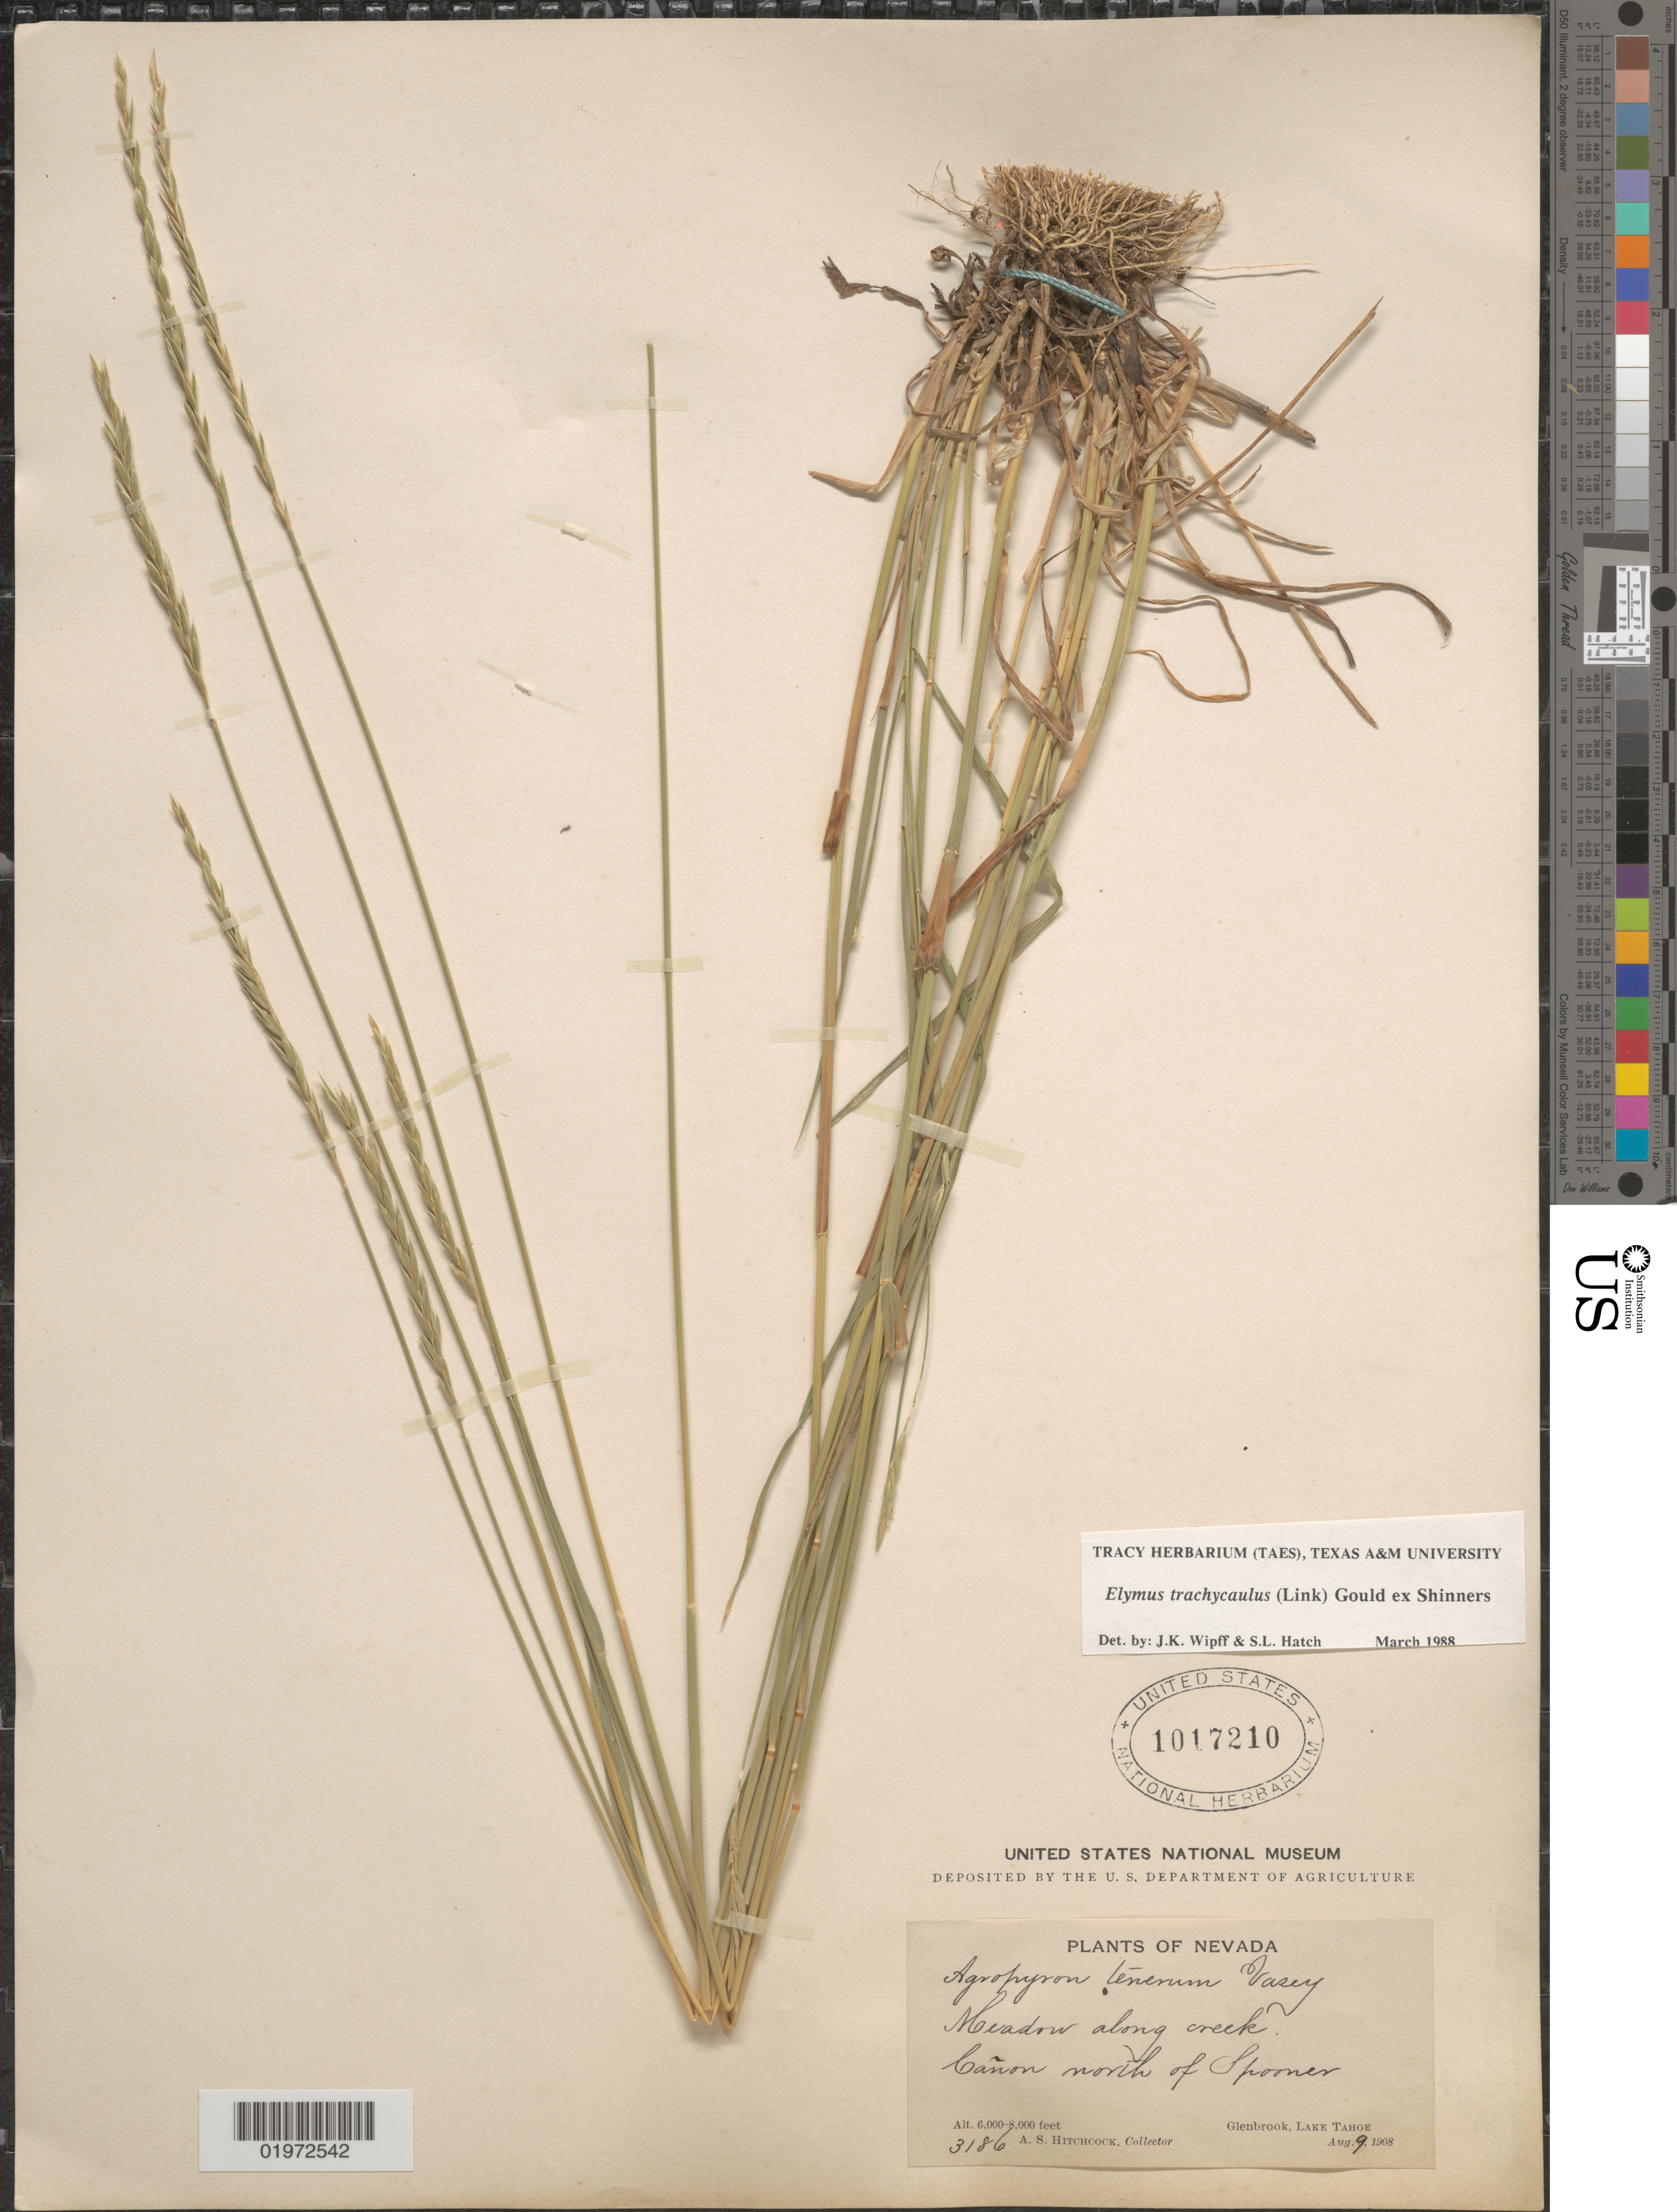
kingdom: Plantae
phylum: Tracheophyta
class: Liliopsida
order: Poales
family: Poaceae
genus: Elymus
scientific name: Elymus trachycaulus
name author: (Link) Gould ex Shinners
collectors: A. S. Hitchcock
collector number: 3186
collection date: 1908-08-09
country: United States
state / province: Nevada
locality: Meadow along creek. Cañon north of Spooner. Glenbrook, Lake Tahoe.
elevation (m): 1829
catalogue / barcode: US 1017210